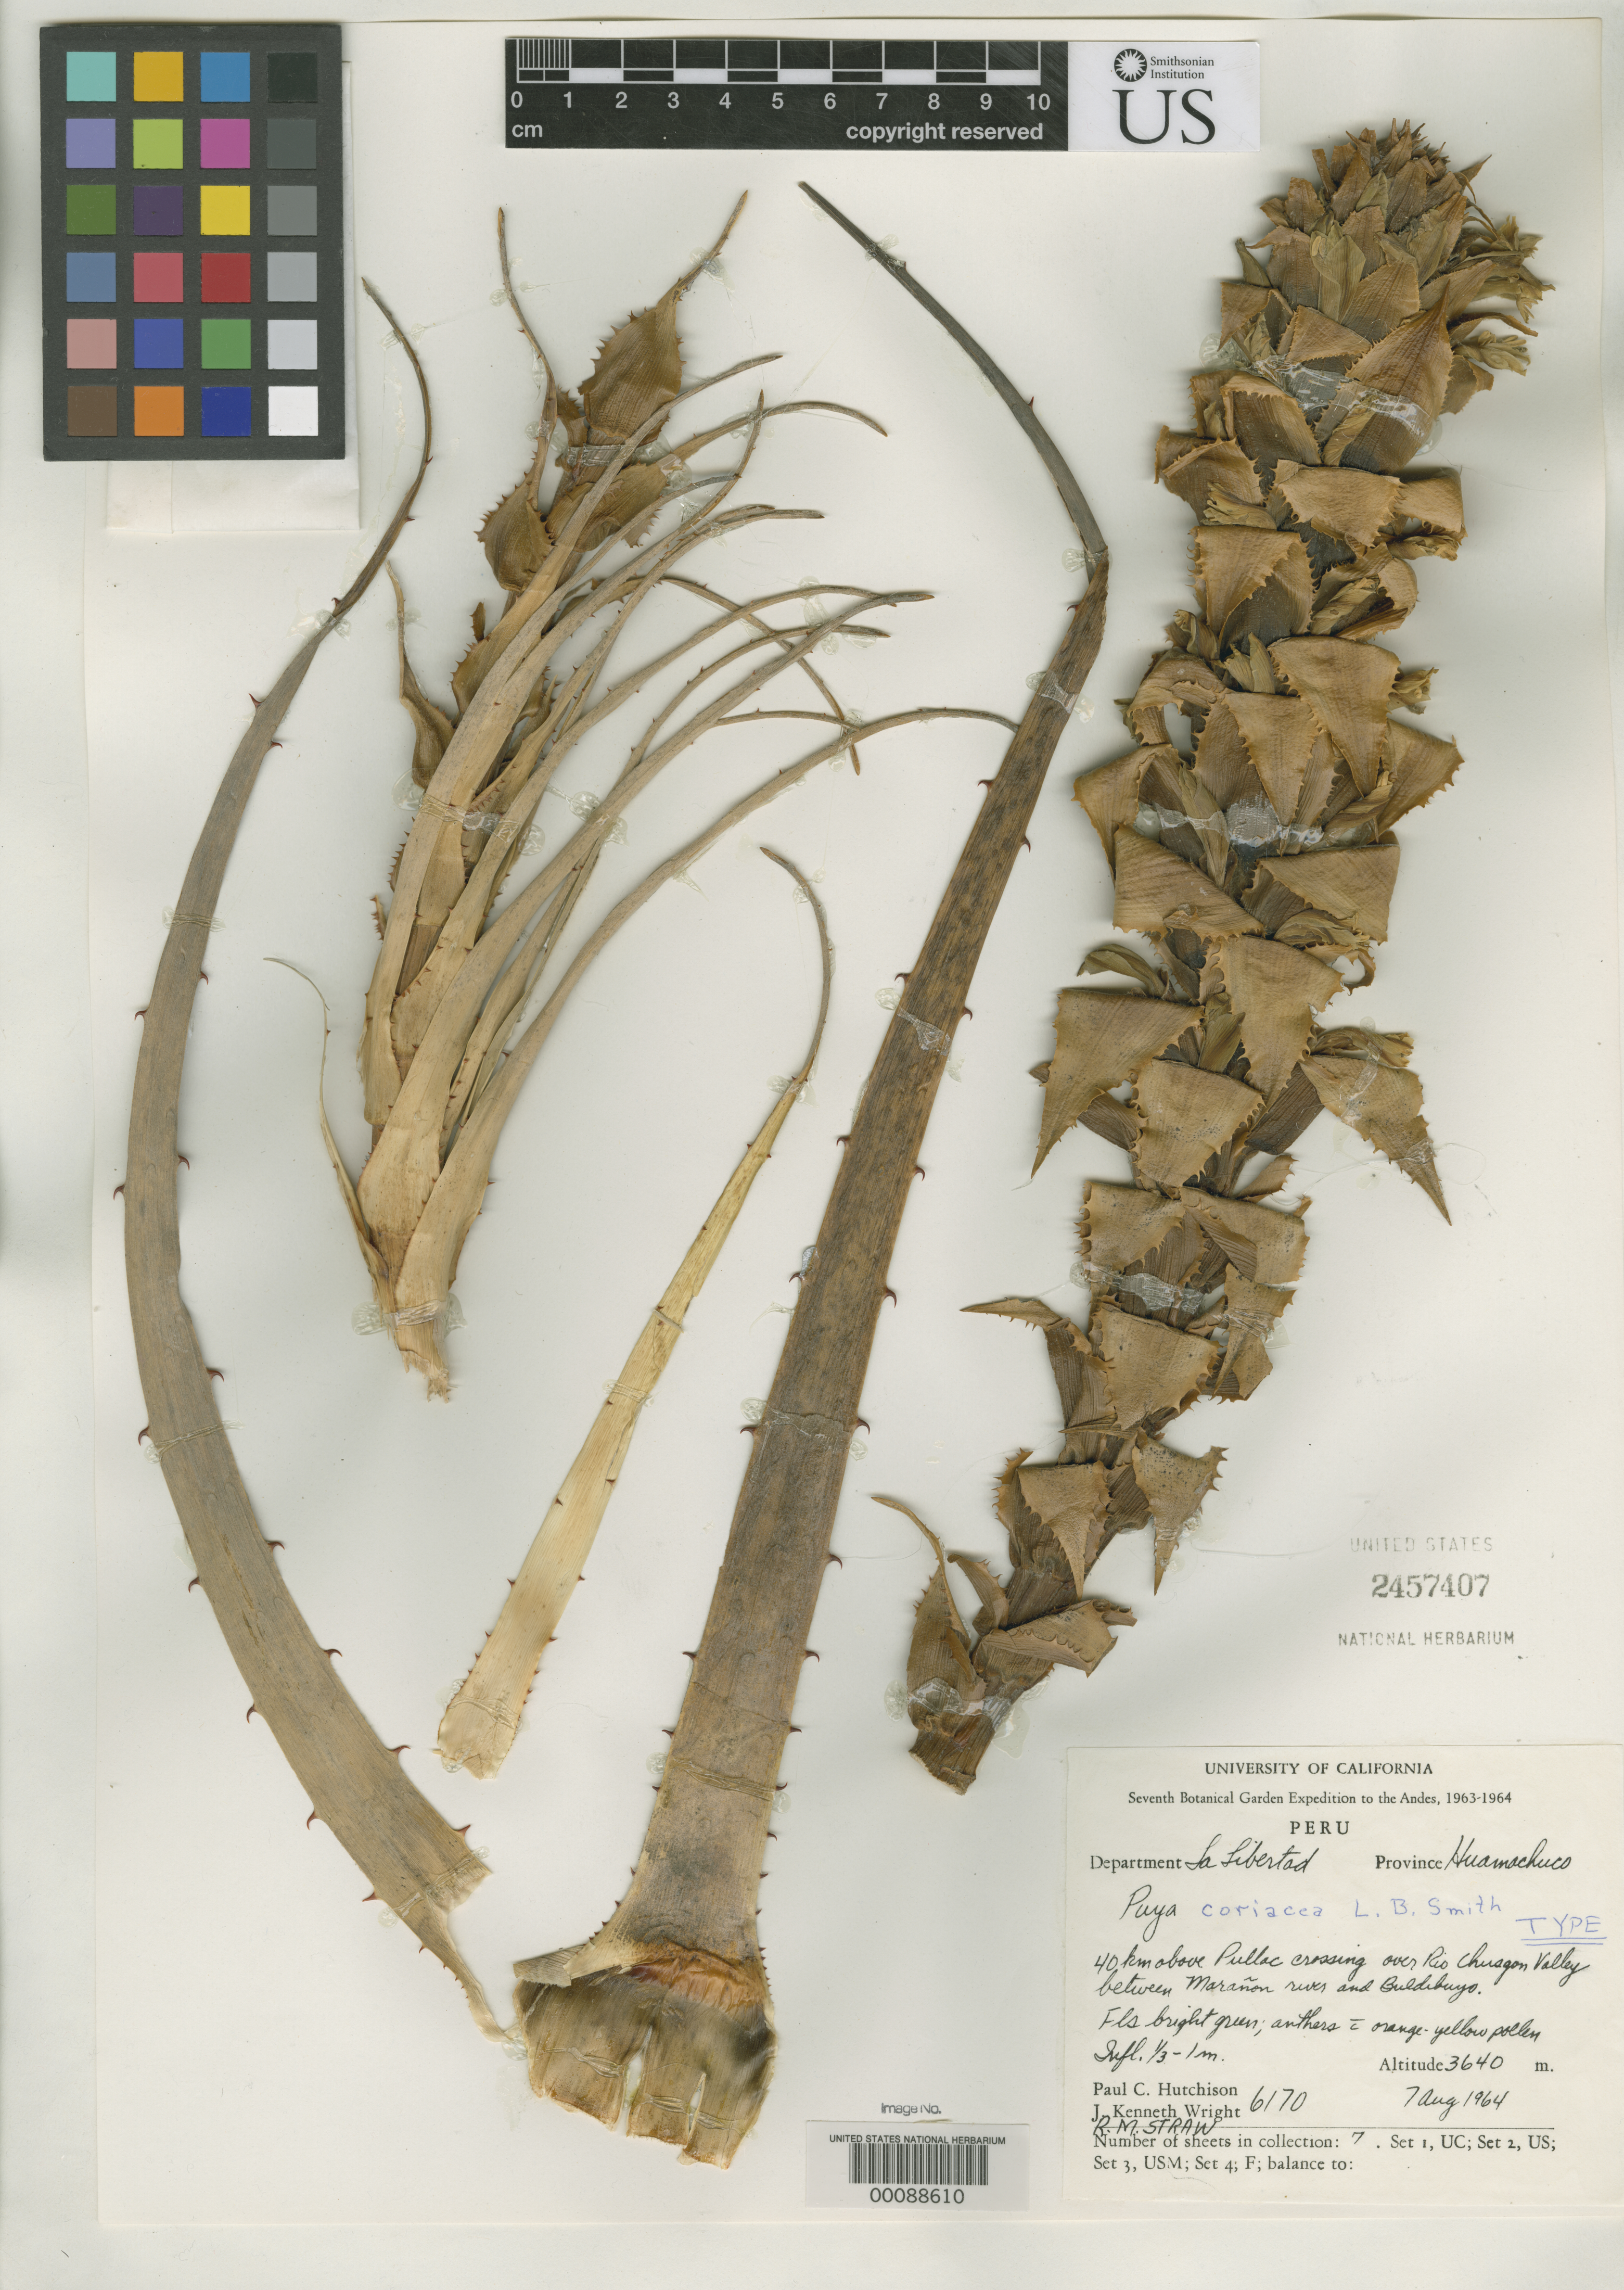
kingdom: Plantae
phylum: Tracheophyta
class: Liliopsida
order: Poales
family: Bromeliaceae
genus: Puya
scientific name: Puya coriacea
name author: L.B. Sm.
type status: Holotype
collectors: P. C. Hutchison & J. K. Wright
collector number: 6170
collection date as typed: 07 Aug 1964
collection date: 1964-08-07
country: Peru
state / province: La Libertad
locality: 40 km. above Pulloc, Rio Chusgon Valley between Maranon River and Buldibuyo.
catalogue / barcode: US 2457407